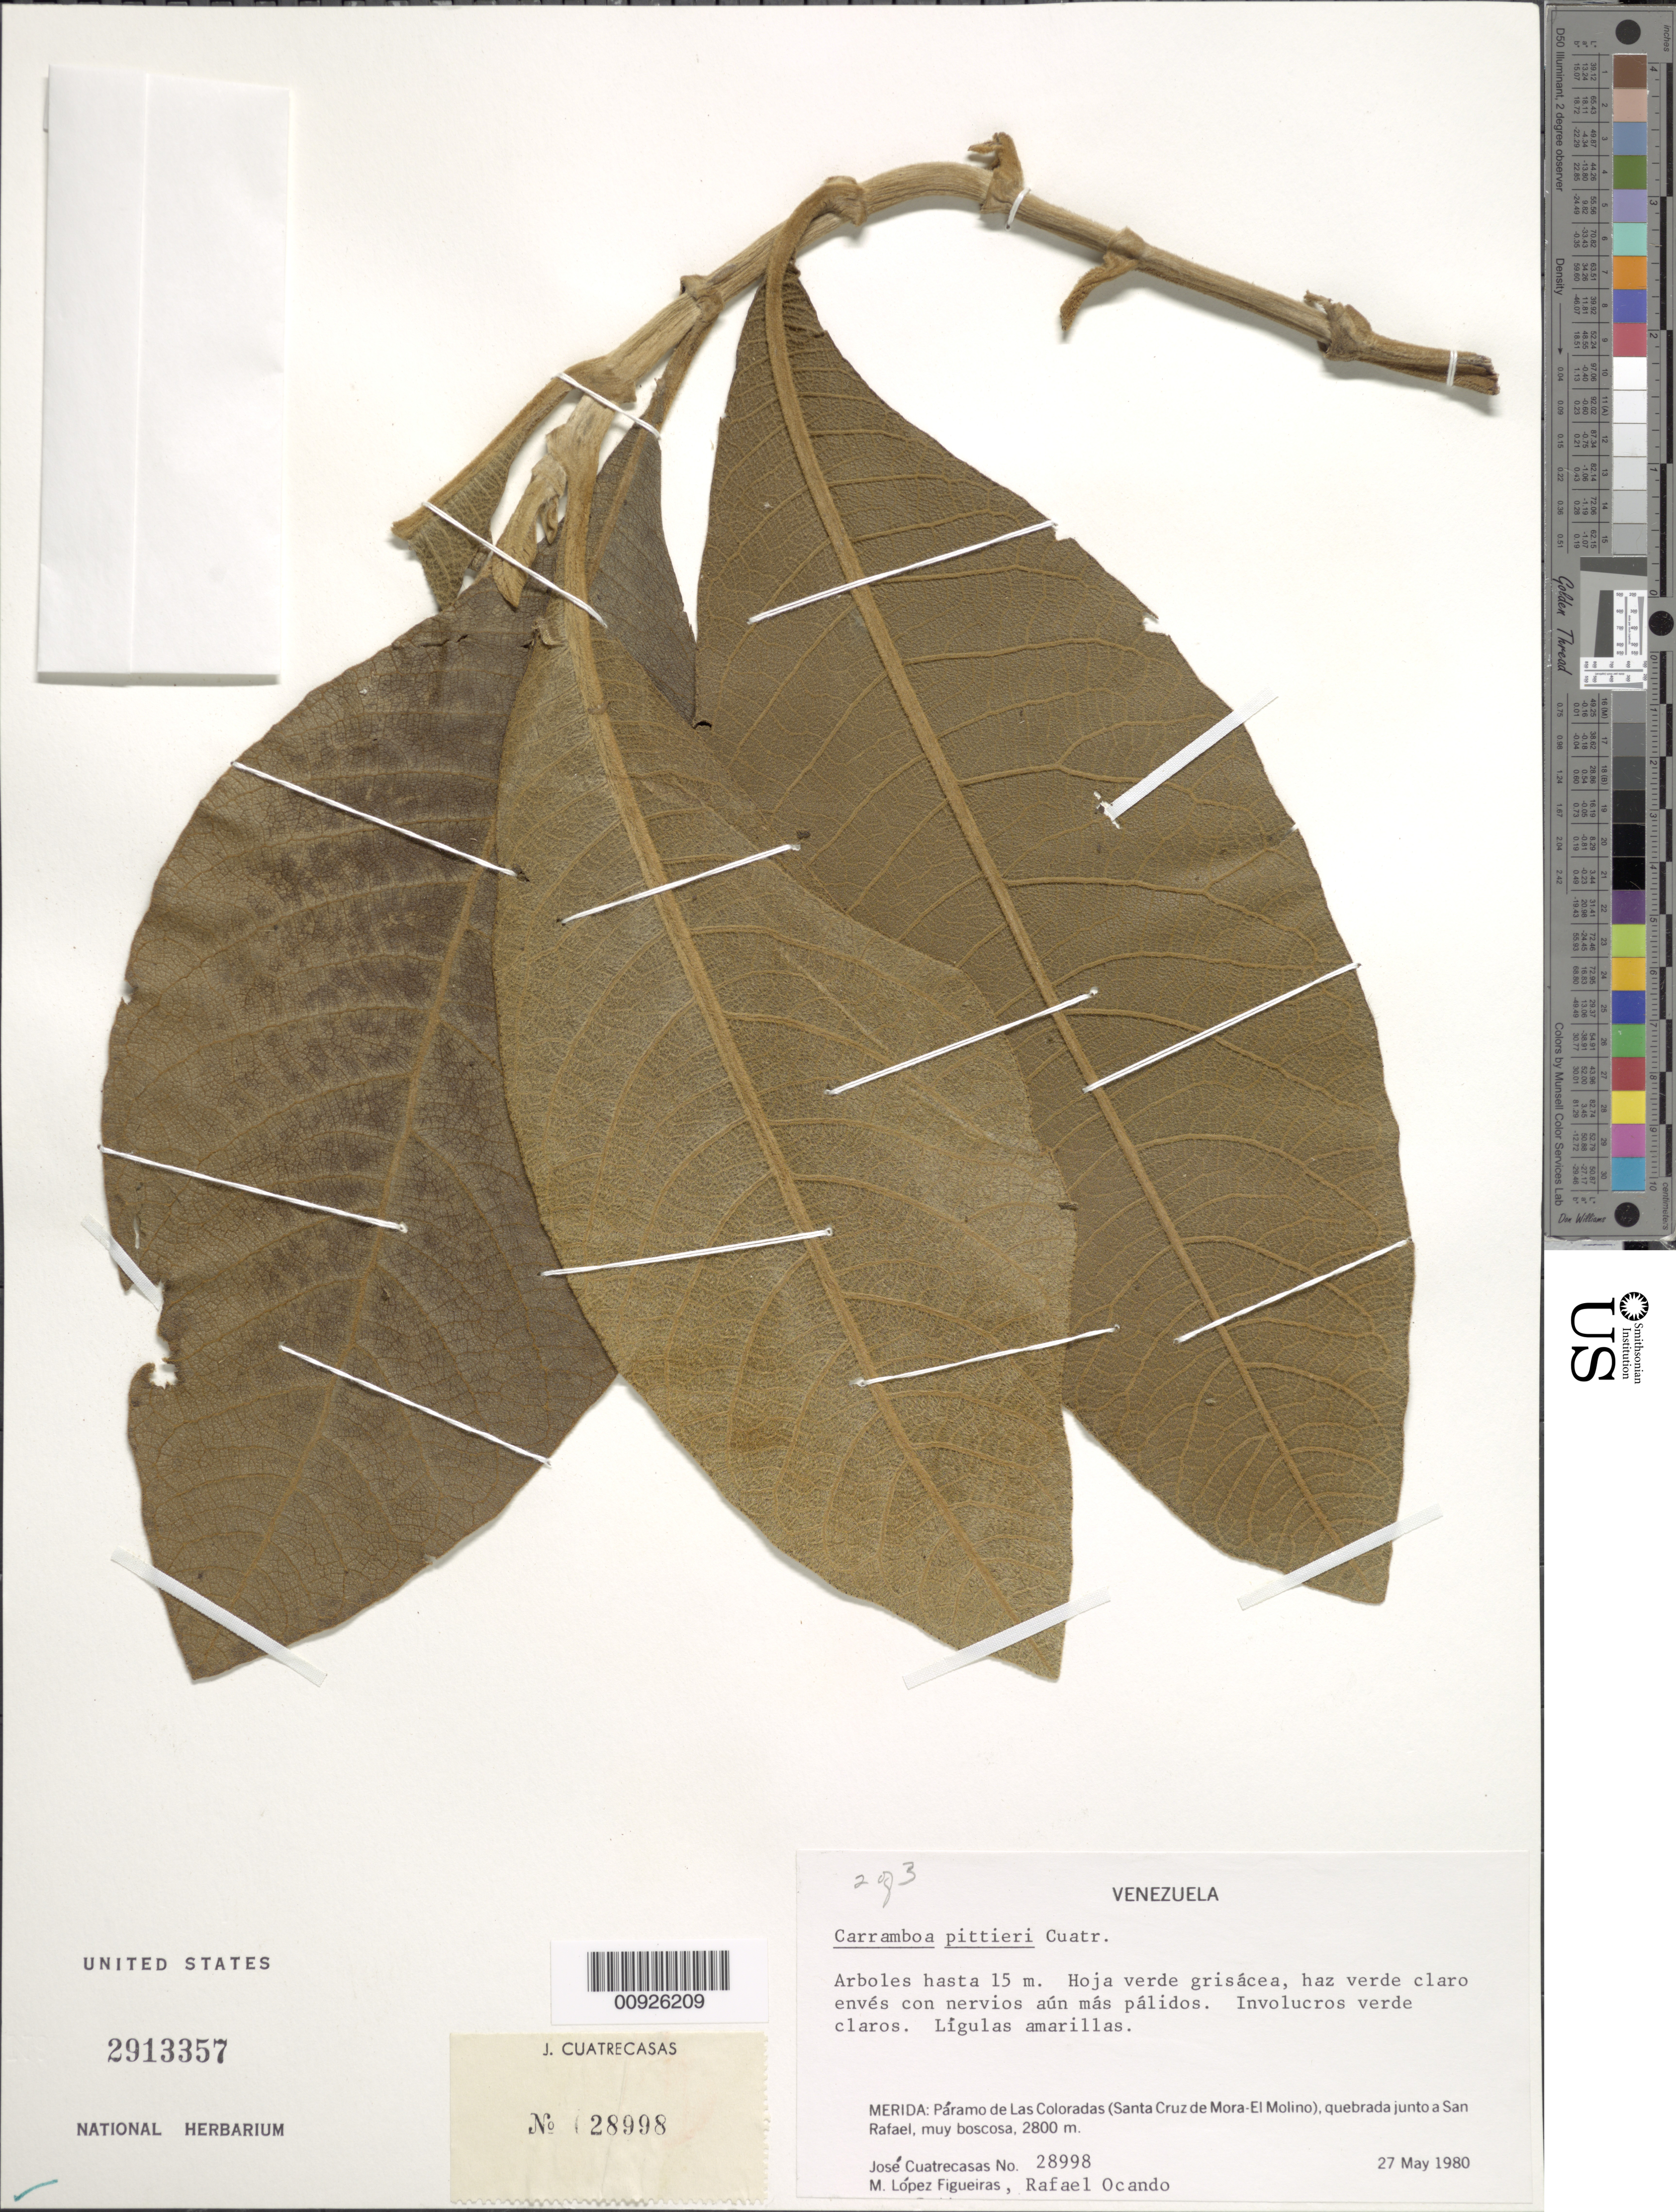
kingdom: Plantae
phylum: Tracheophyta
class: Magnoliopsida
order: Asterales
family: Asteraceae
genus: Carramboa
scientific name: Carramboa badilloi var. pittieri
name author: (Cuatrec.) Cuatrec.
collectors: J. Cuatrecasas, M. López Figueiras & R. Ocando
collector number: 28998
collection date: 1980-05-27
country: Venezuela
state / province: Mérida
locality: Paramo de Las Coloradas (Santa Cruz de Mora-El Molino), quebrada junto a San Rafael, muy boscosa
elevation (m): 2800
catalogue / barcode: US 2913357